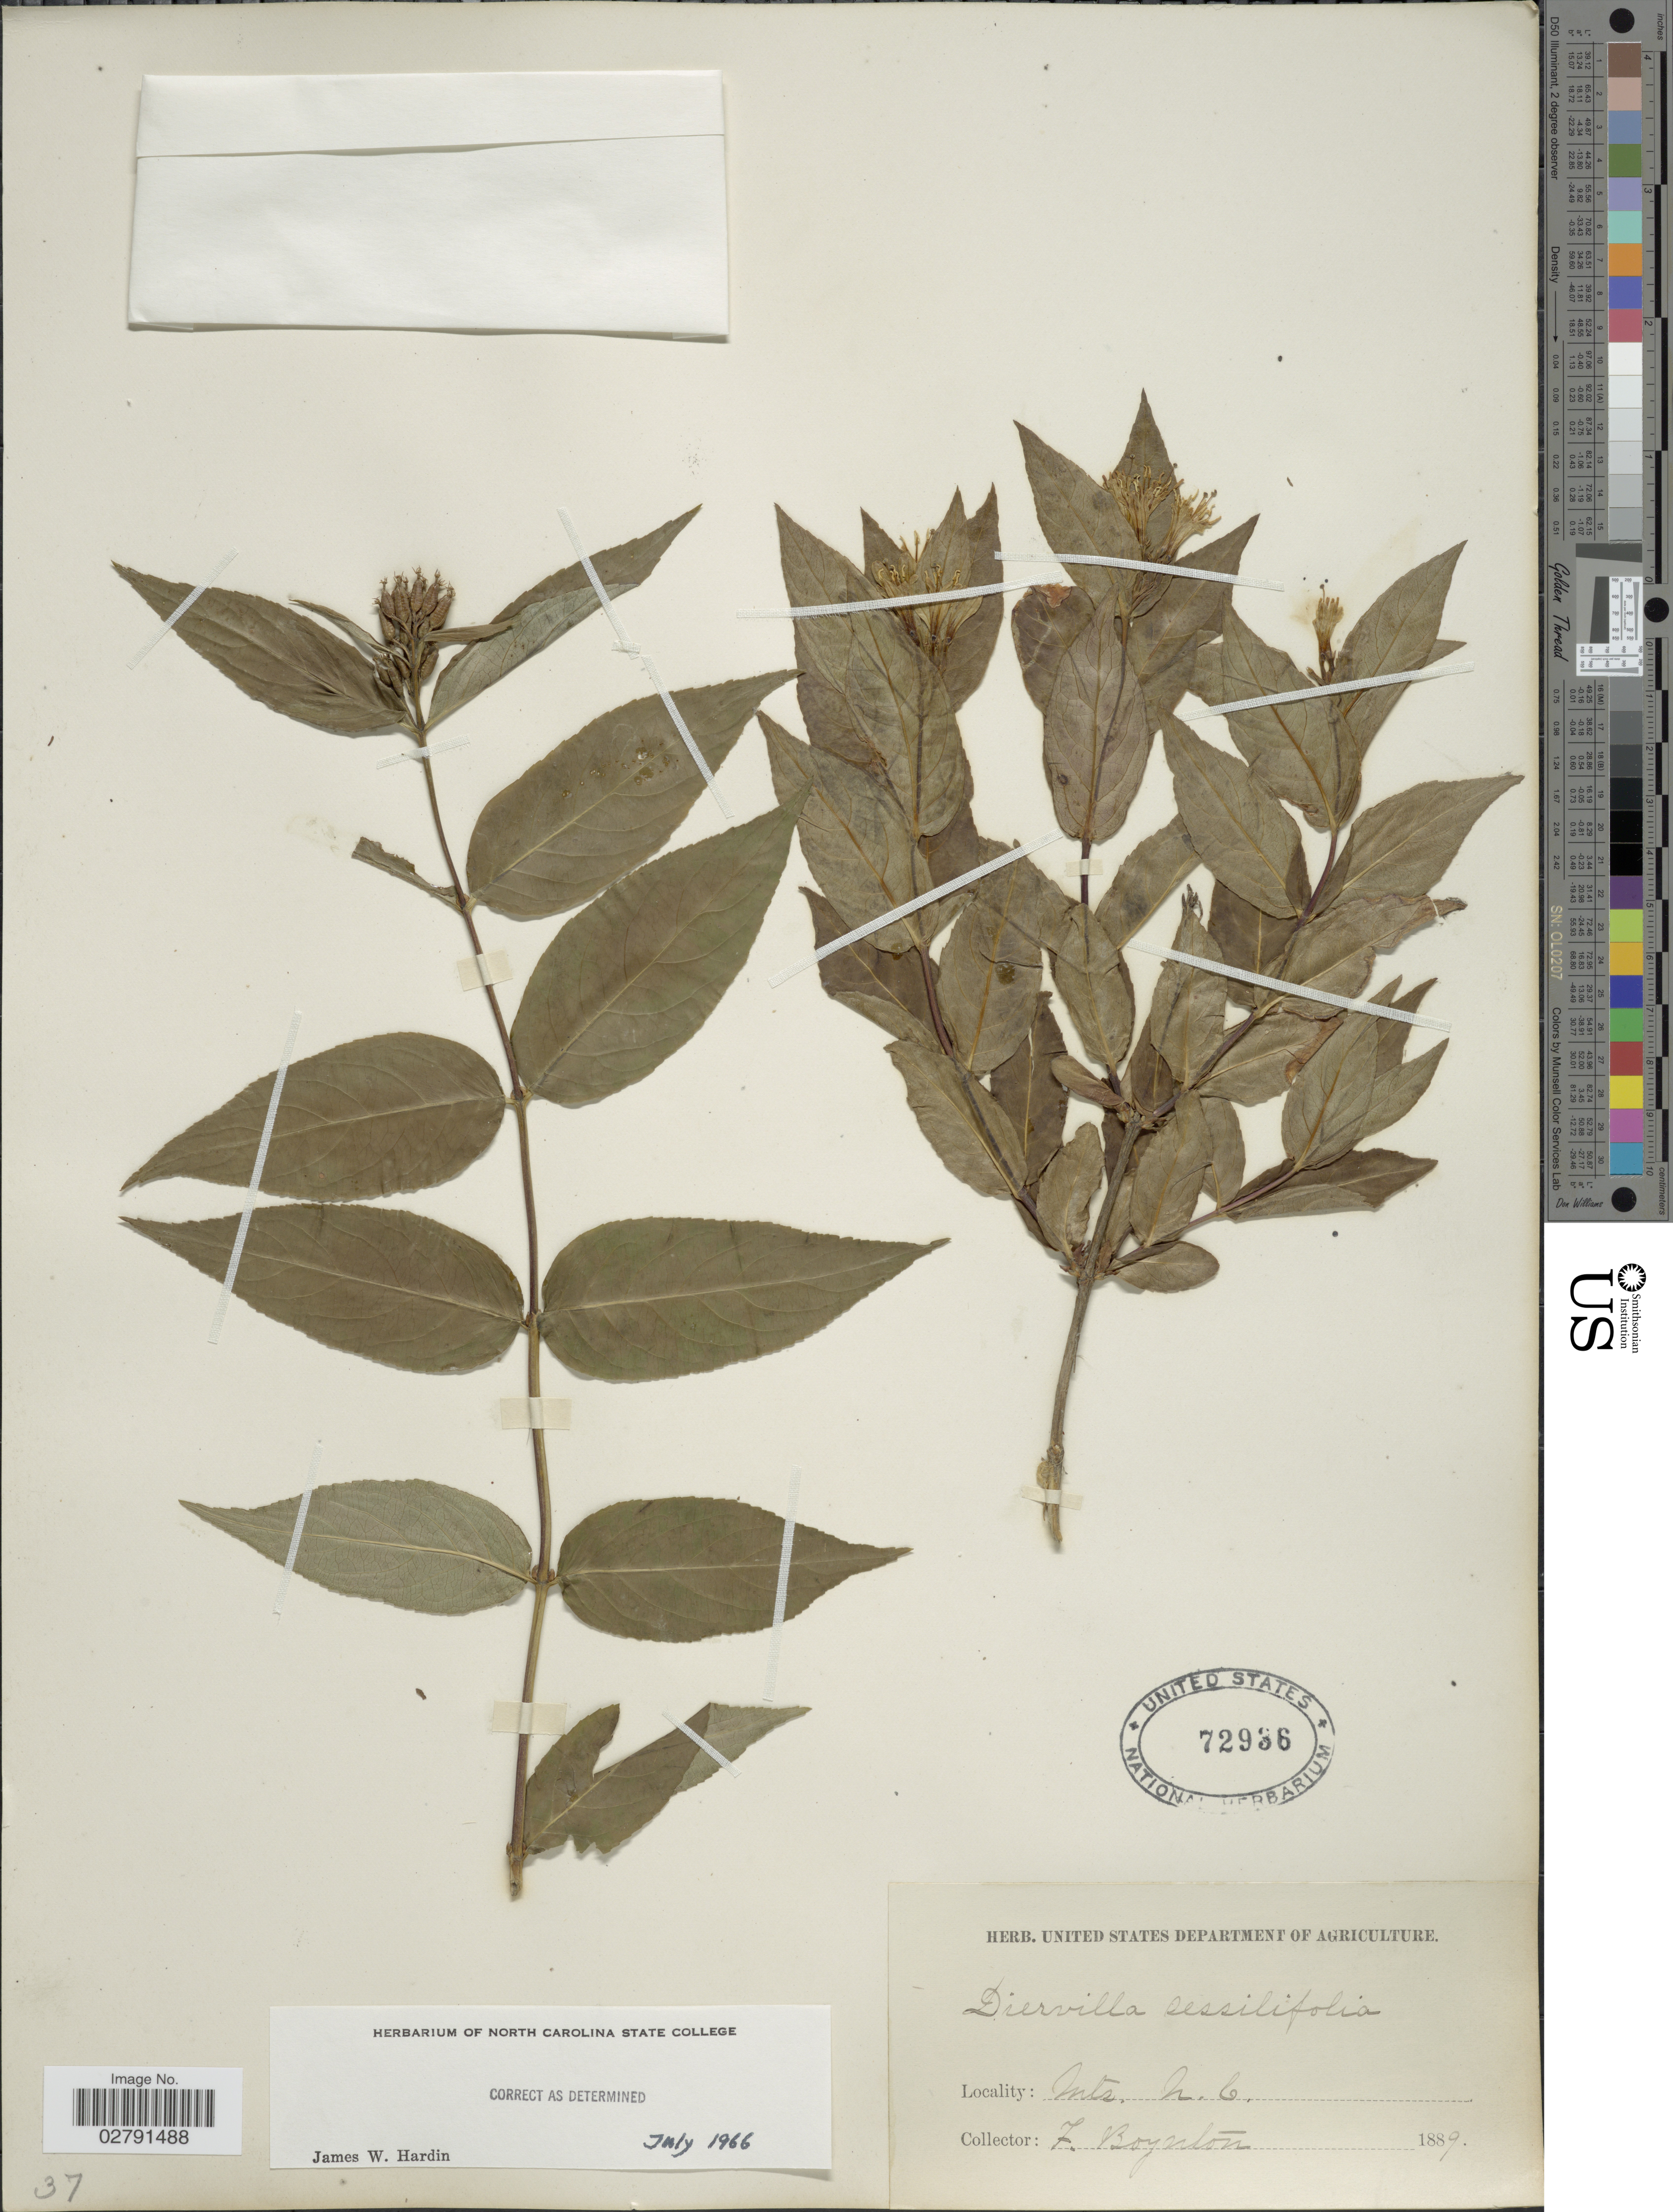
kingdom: Plantae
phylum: Tracheophyta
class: Magnoliopsida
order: Dipsacales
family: Caprifoliaceae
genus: Diervilla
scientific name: Diervilla sessilifolia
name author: Buckley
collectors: L. Boynton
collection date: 1889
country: United States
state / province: North Carolina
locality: Mts. N.C.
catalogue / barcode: US 72936